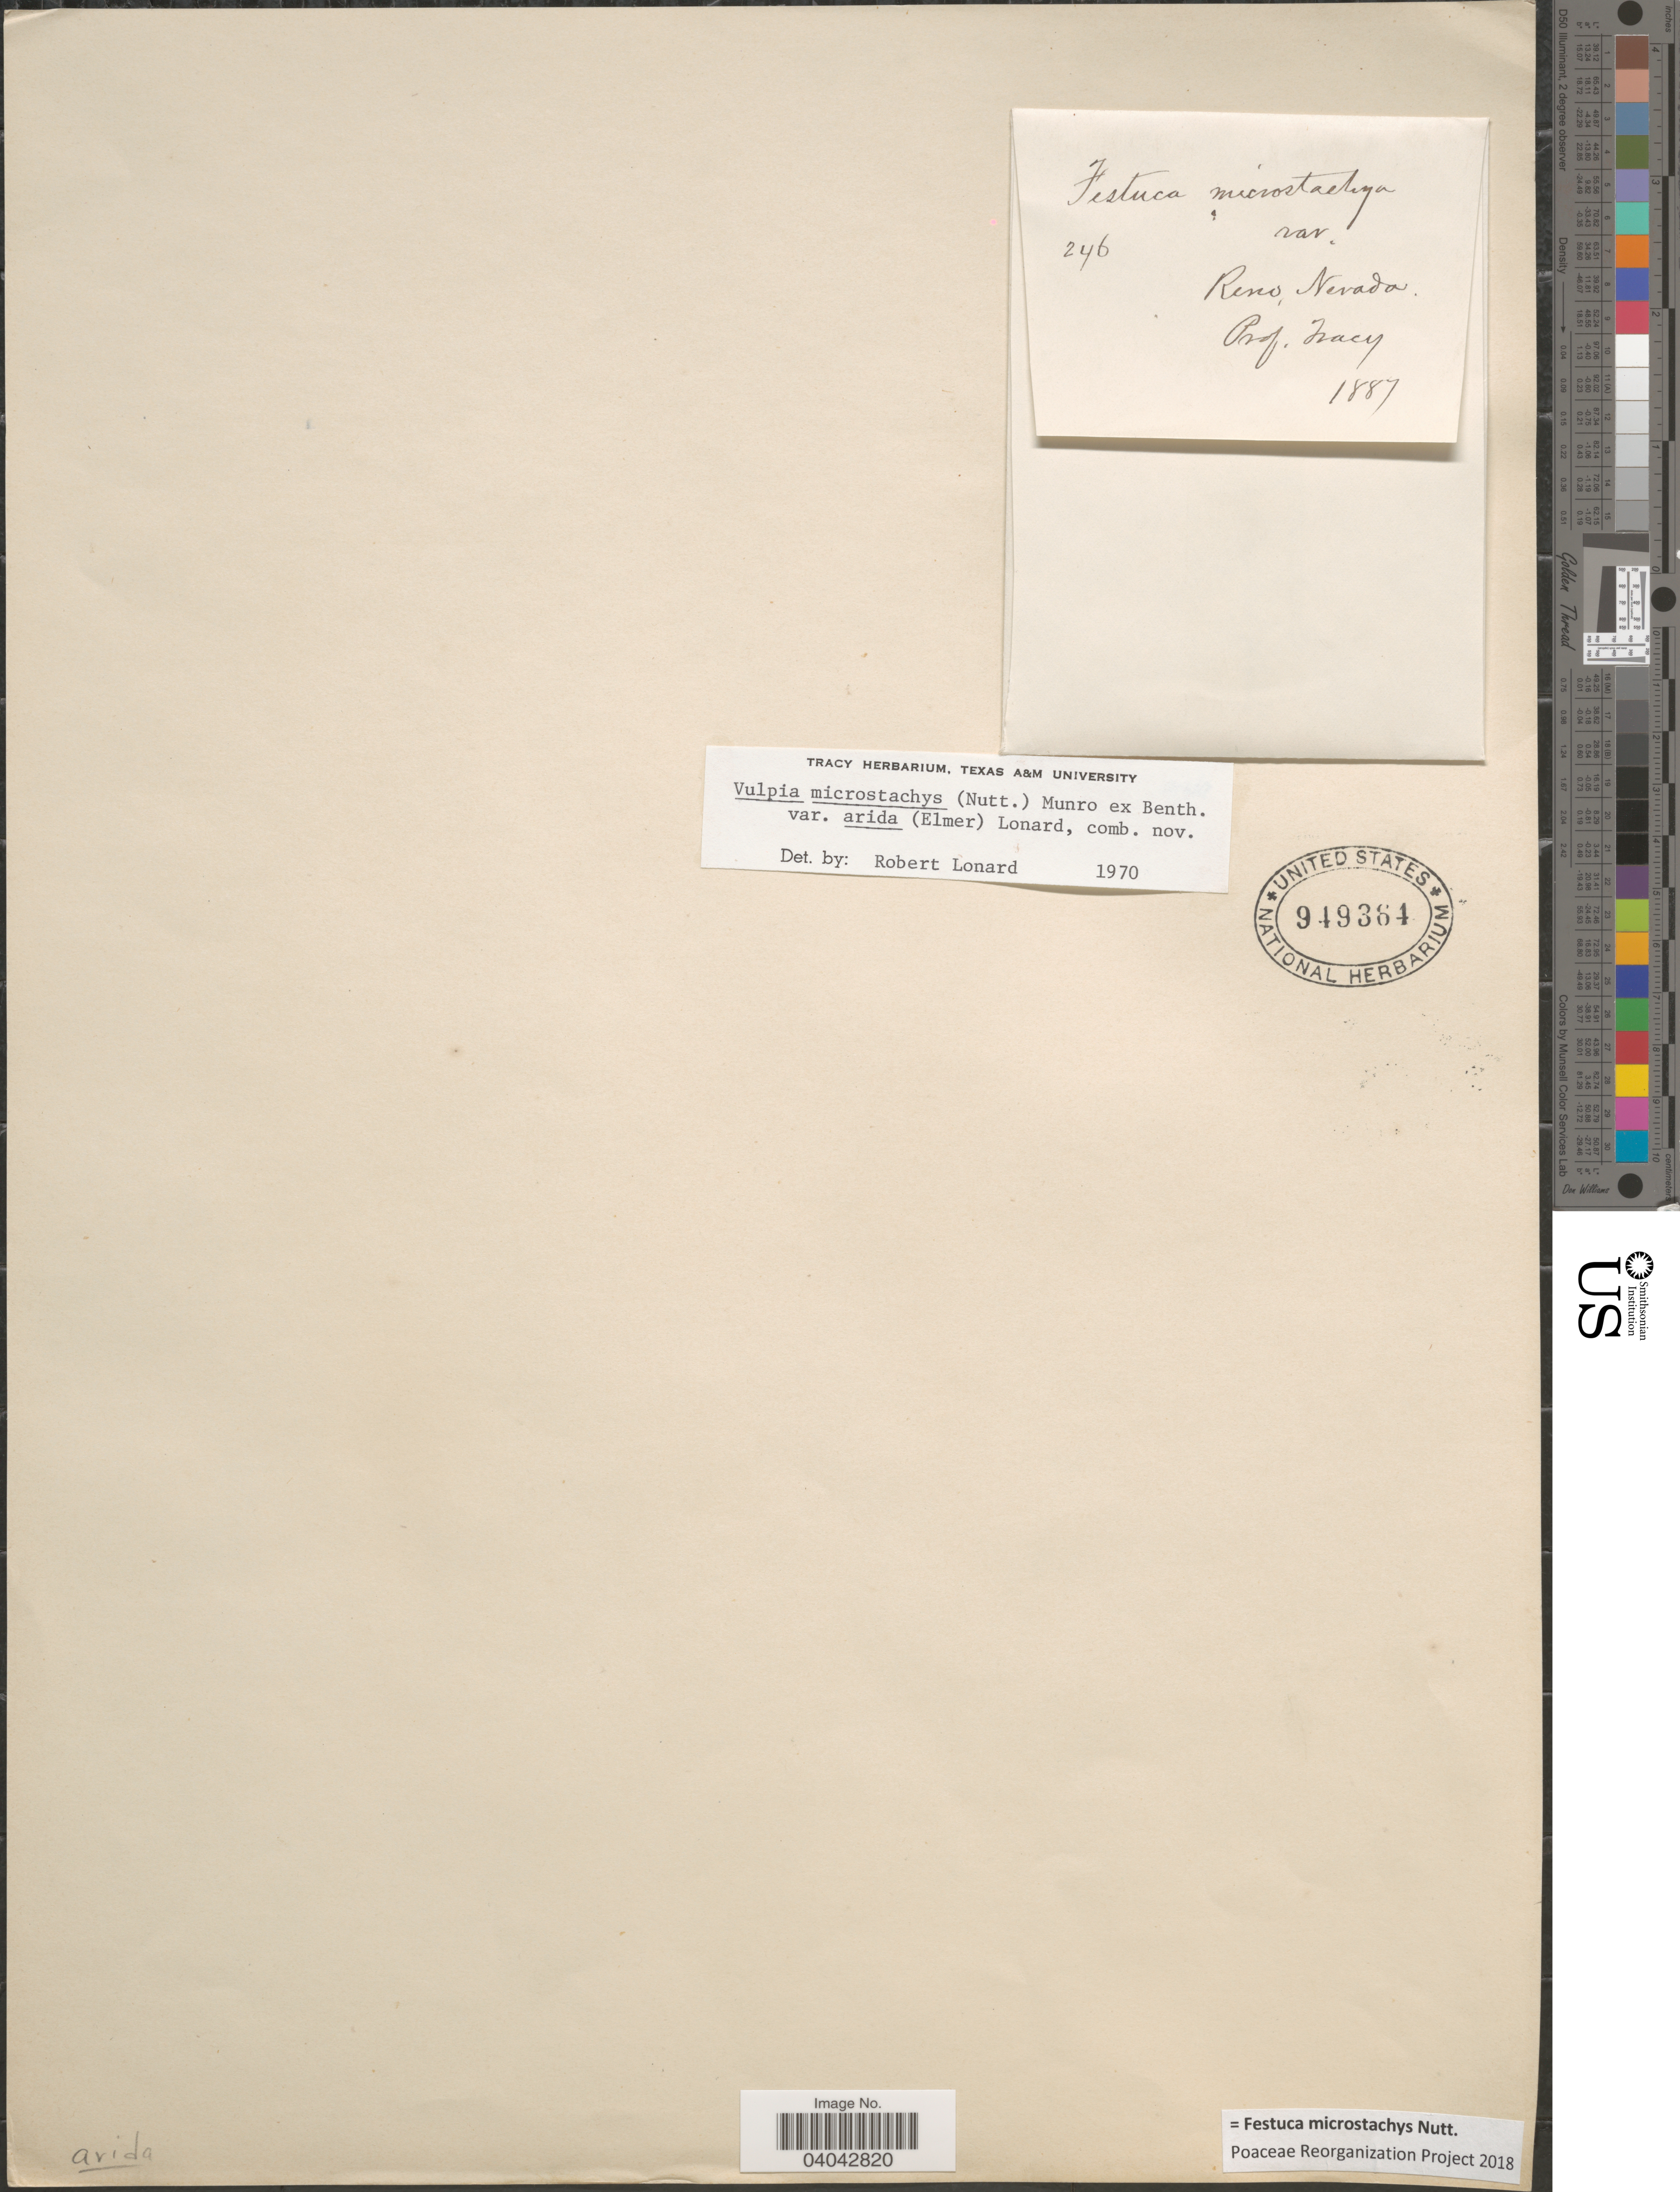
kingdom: Plantae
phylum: Tracheophyta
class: Liliopsida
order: Poales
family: Poaceae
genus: Festuca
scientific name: Festuca microstachys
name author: Nutt.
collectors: -. Tracy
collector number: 246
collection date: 1887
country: United States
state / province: Nevada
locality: Reno.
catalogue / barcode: US 949364